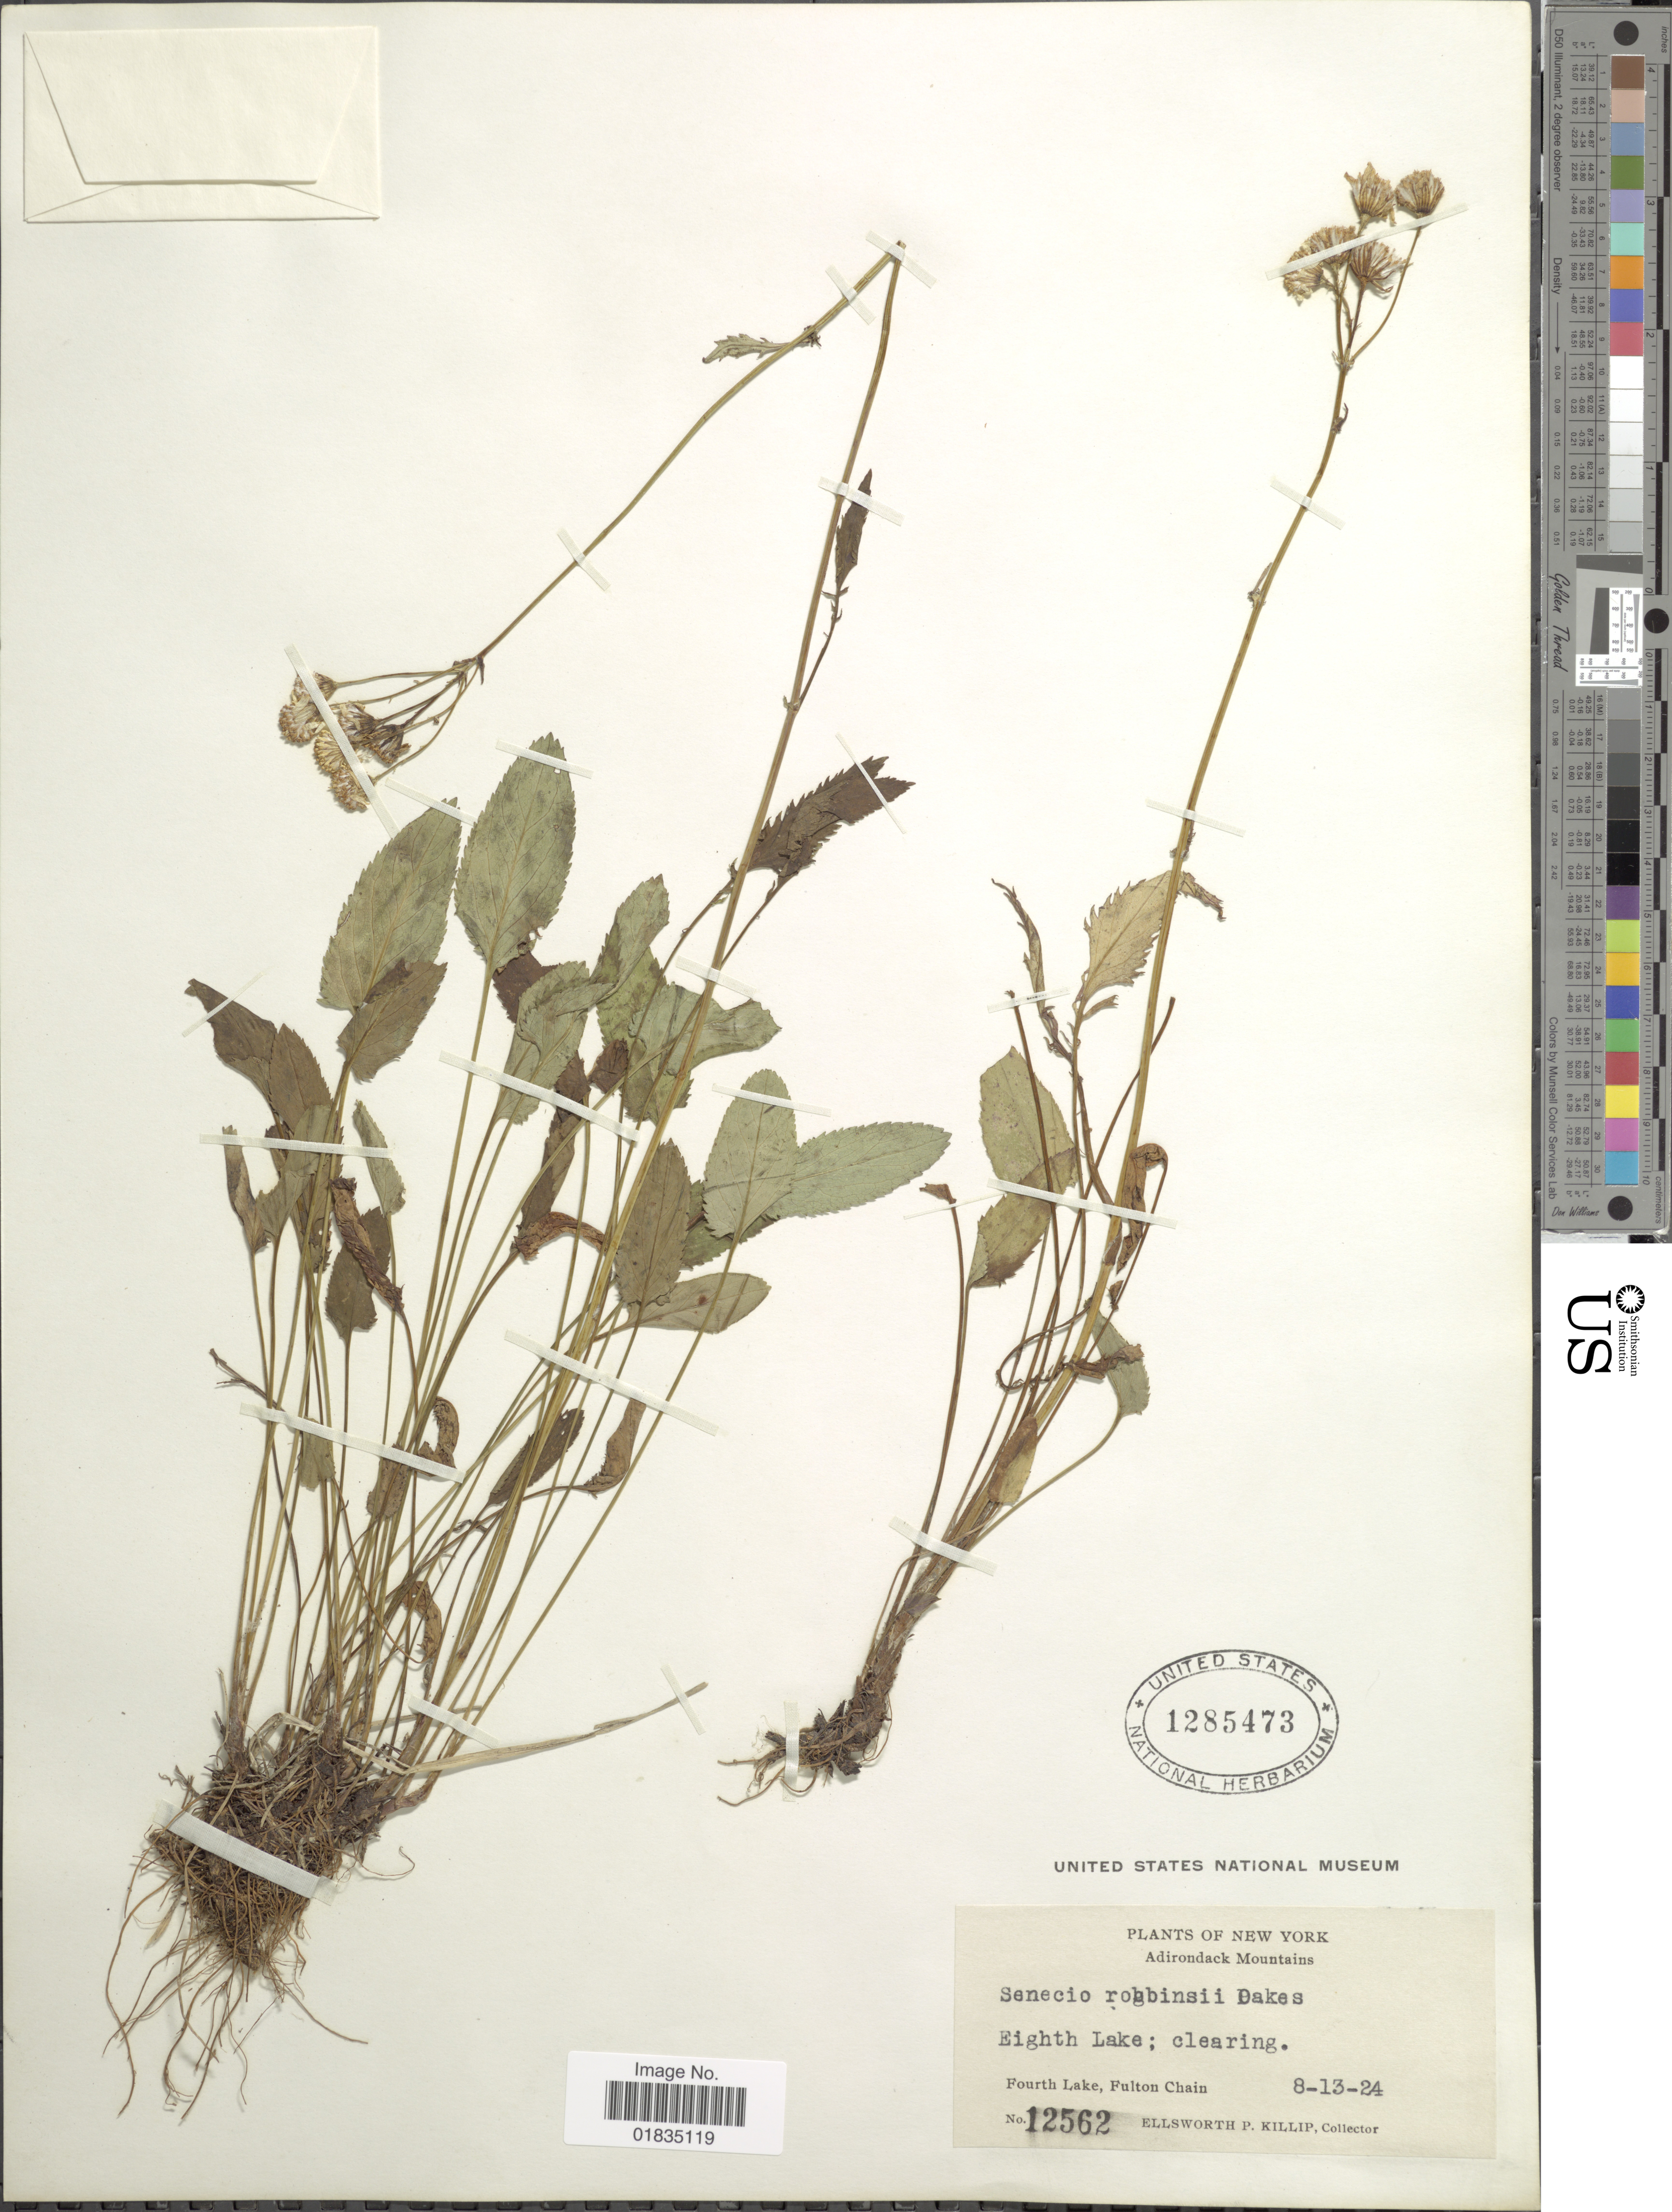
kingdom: Plantae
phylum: Tracheophyta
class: Magnoliopsida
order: Asterales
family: Asteraceae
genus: Packera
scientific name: Packera schweinitziana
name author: (Nutt.) W.A. Weber & Á. Löve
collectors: E. P. Killip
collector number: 12562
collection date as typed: Transcribed d/m/y: 13/8/24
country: United States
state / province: New York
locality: Eight Lake, Adirondack Mountains, Fourth Lake, Fulton Chain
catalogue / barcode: US 1285473